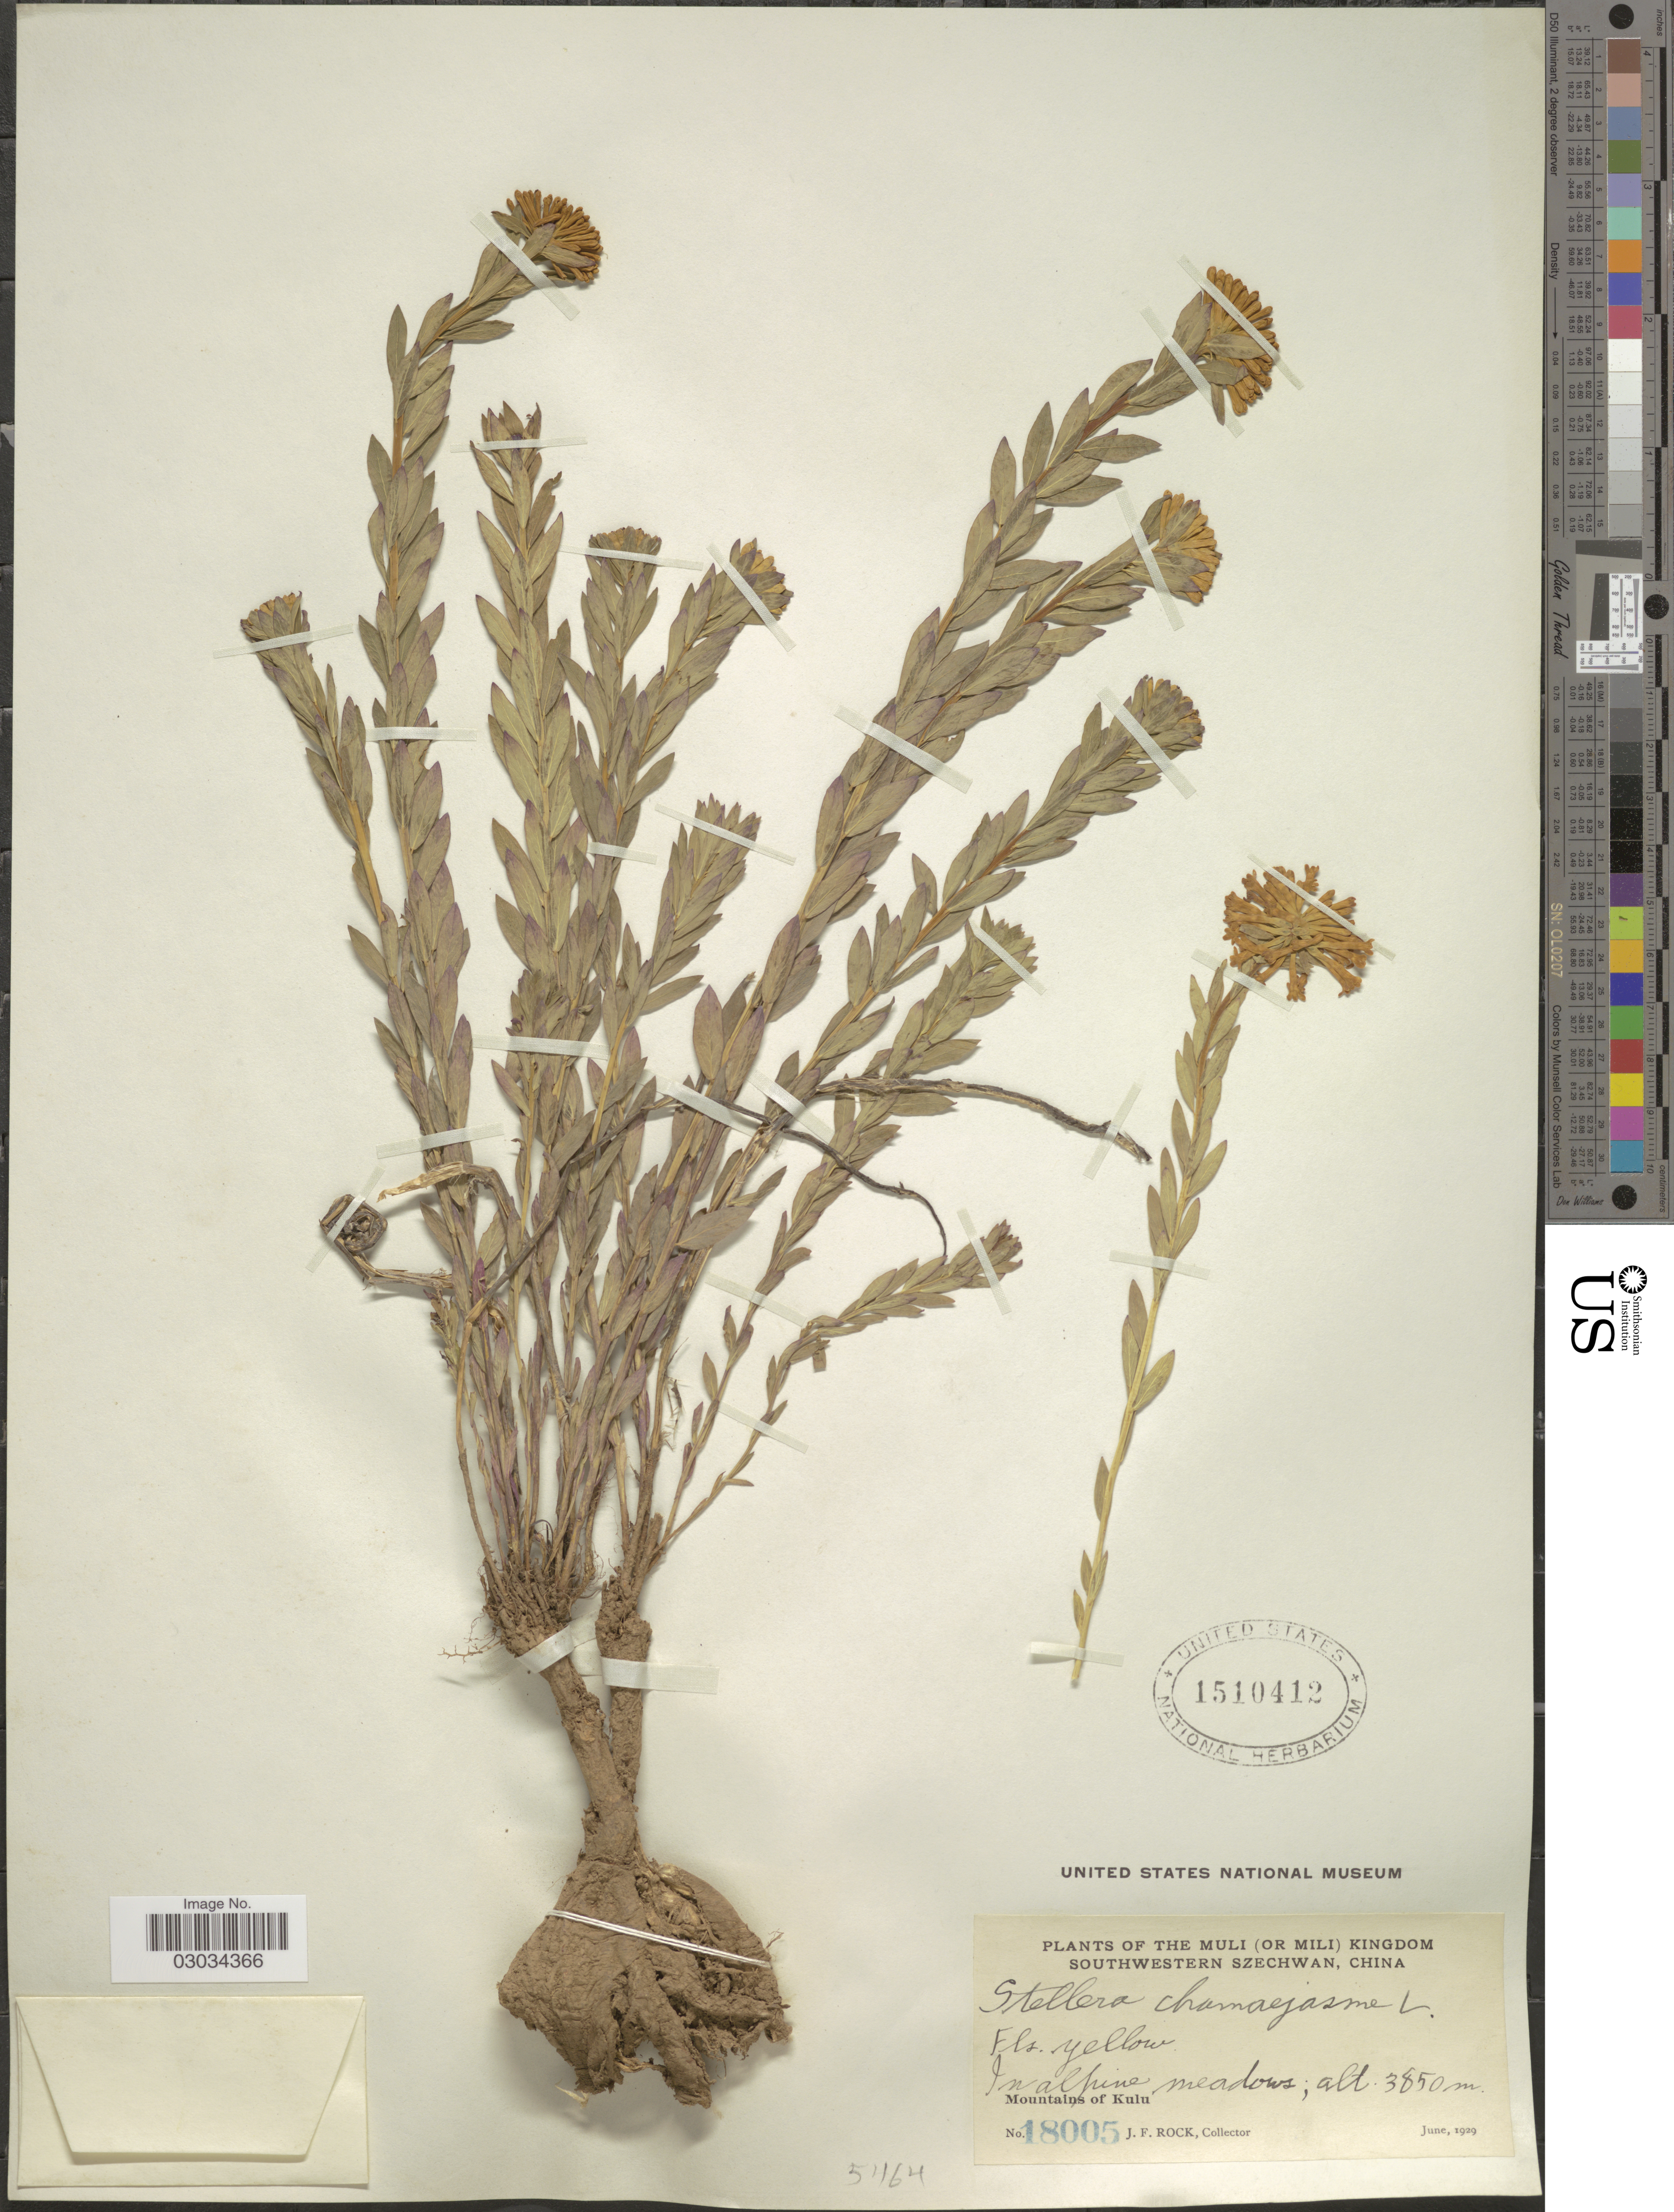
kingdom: Plantae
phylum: Tracheophyta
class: Magnoliopsida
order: Malvales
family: Thymelaeaceae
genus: Stellera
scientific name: Stellera chamaejasme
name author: L.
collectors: J. Rock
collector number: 18005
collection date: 1929-06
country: China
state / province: Sichuan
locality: The Muli (or Mili) Kingdom Southwestern Szechwan. In alpine meadows. Mountains of Kulu.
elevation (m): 3850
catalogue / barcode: US 1510412